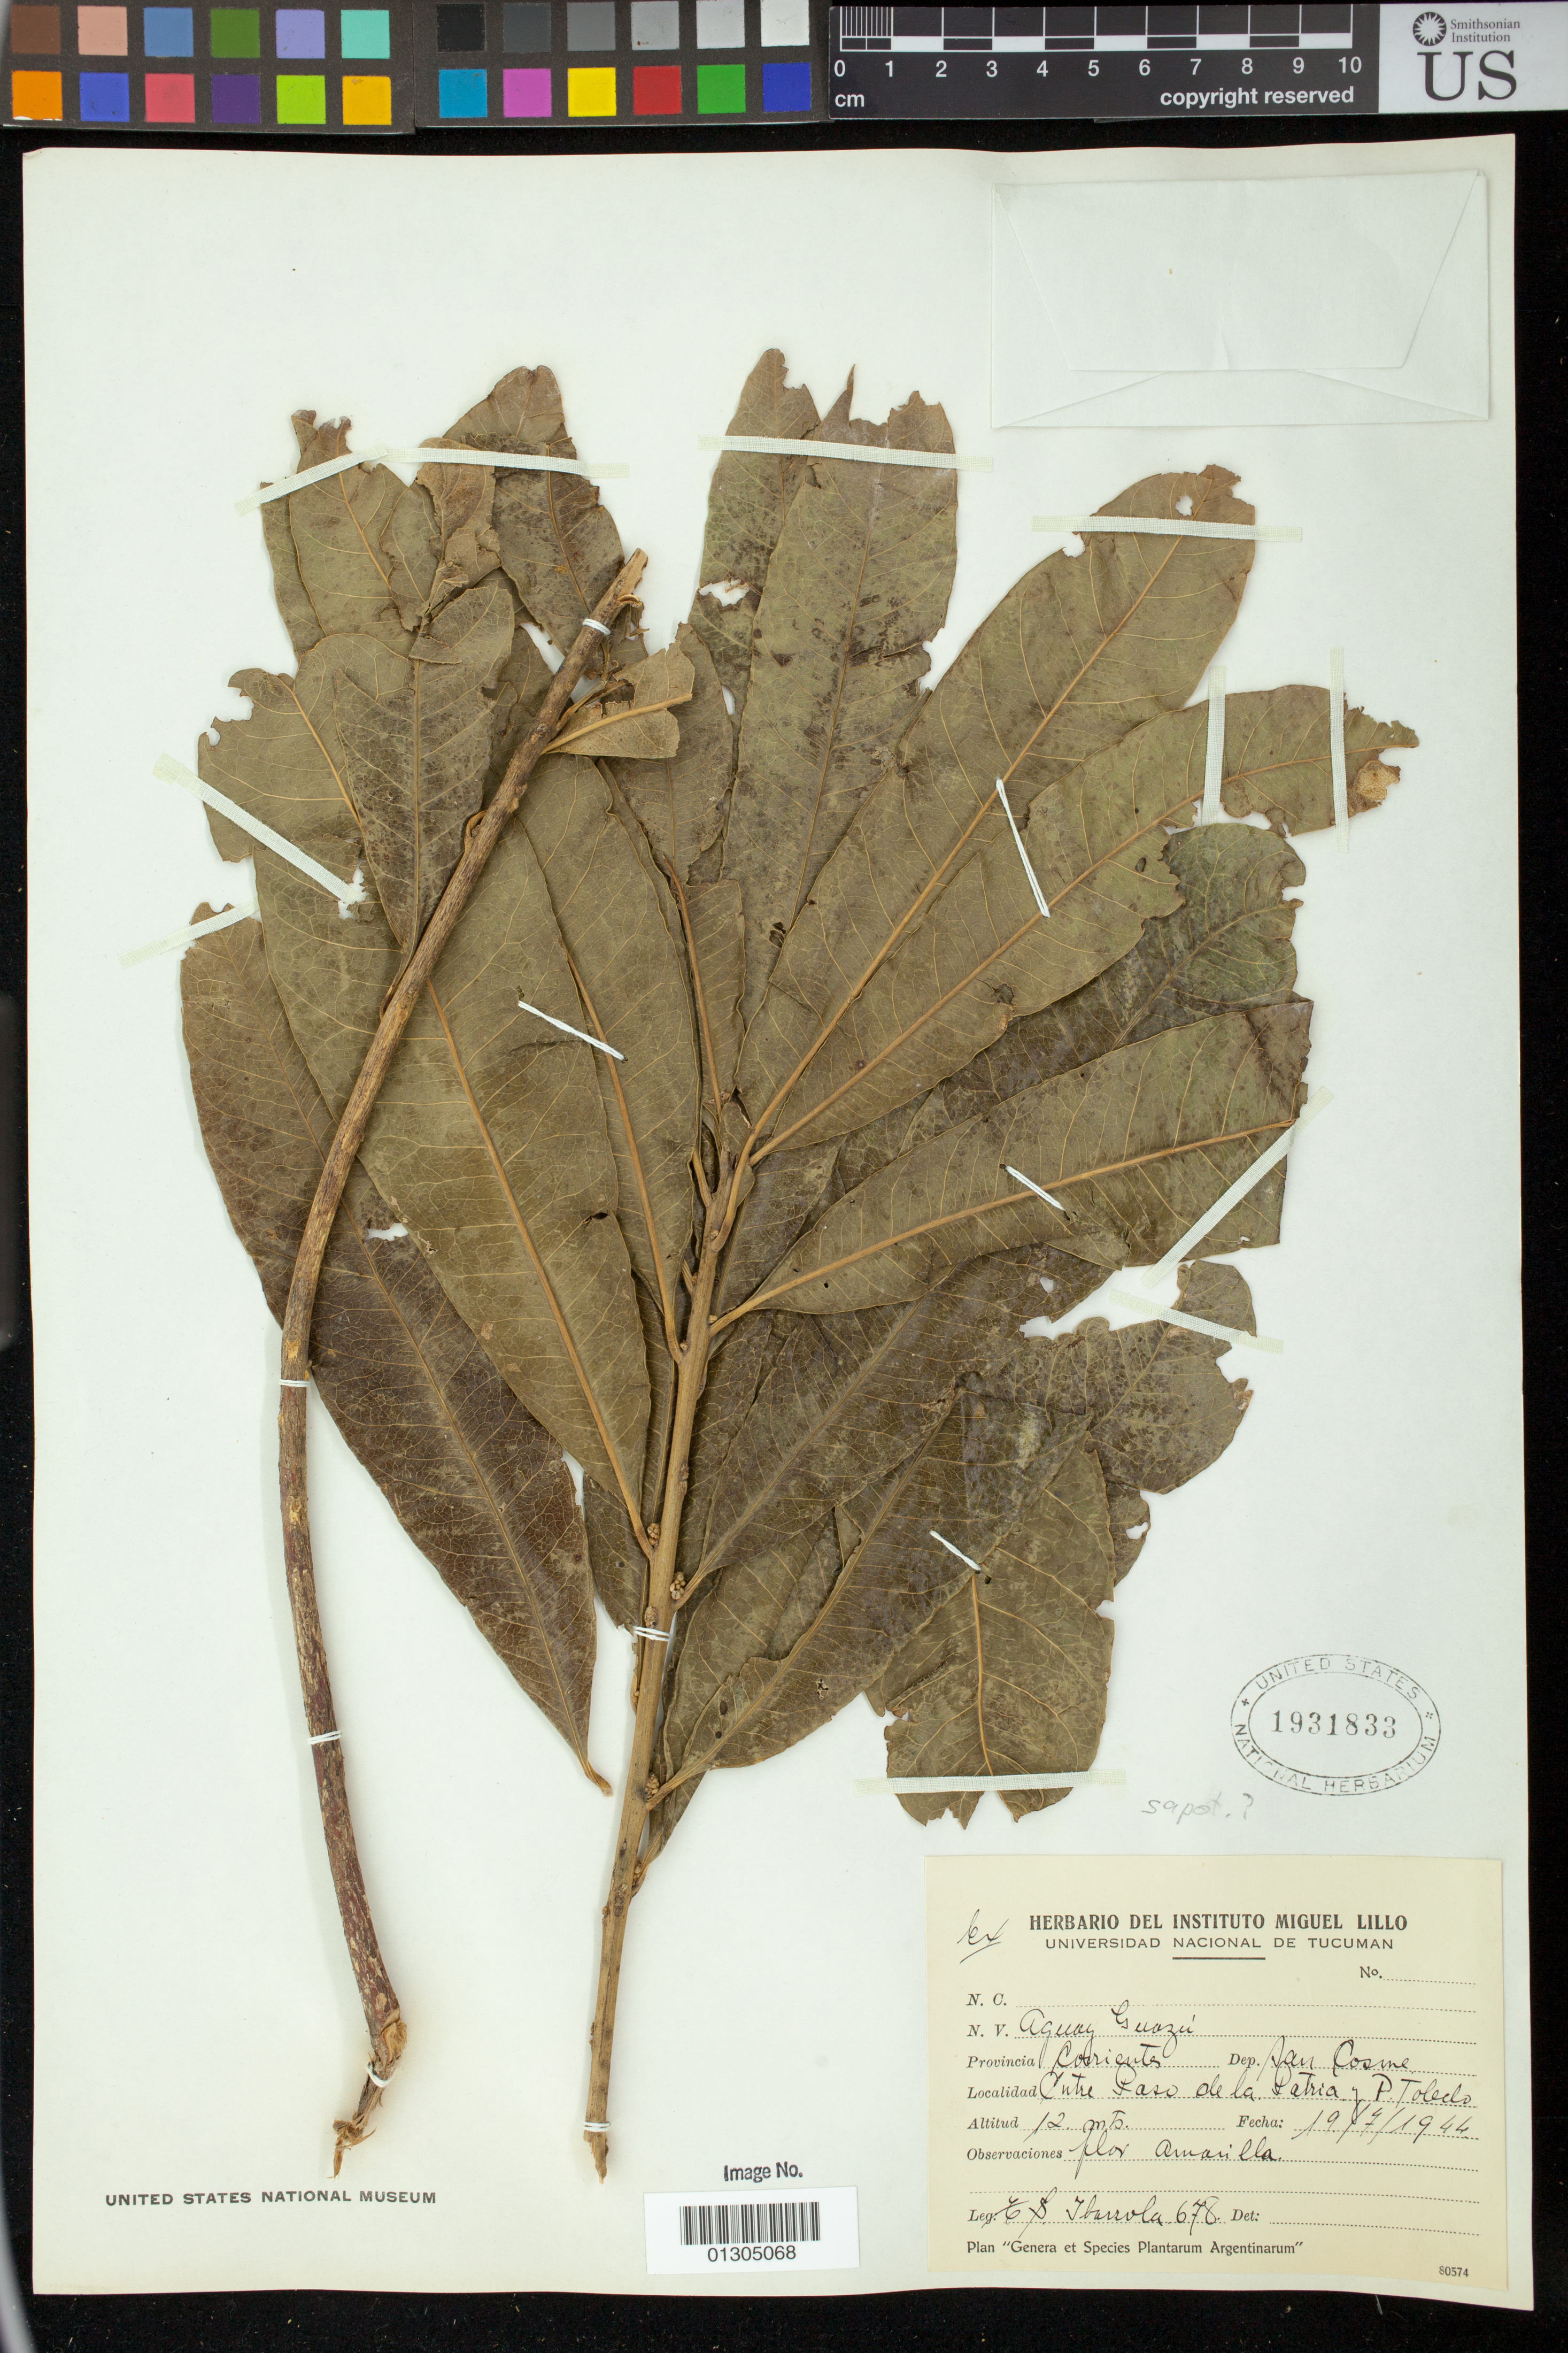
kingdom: Plantae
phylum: Tracheophyta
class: Magnoliopsida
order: Malpighiales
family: Euphorbiaceae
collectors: T. Ibarrola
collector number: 678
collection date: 1944-07-19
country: Argentina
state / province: Corrientes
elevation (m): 12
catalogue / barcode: US 1931833